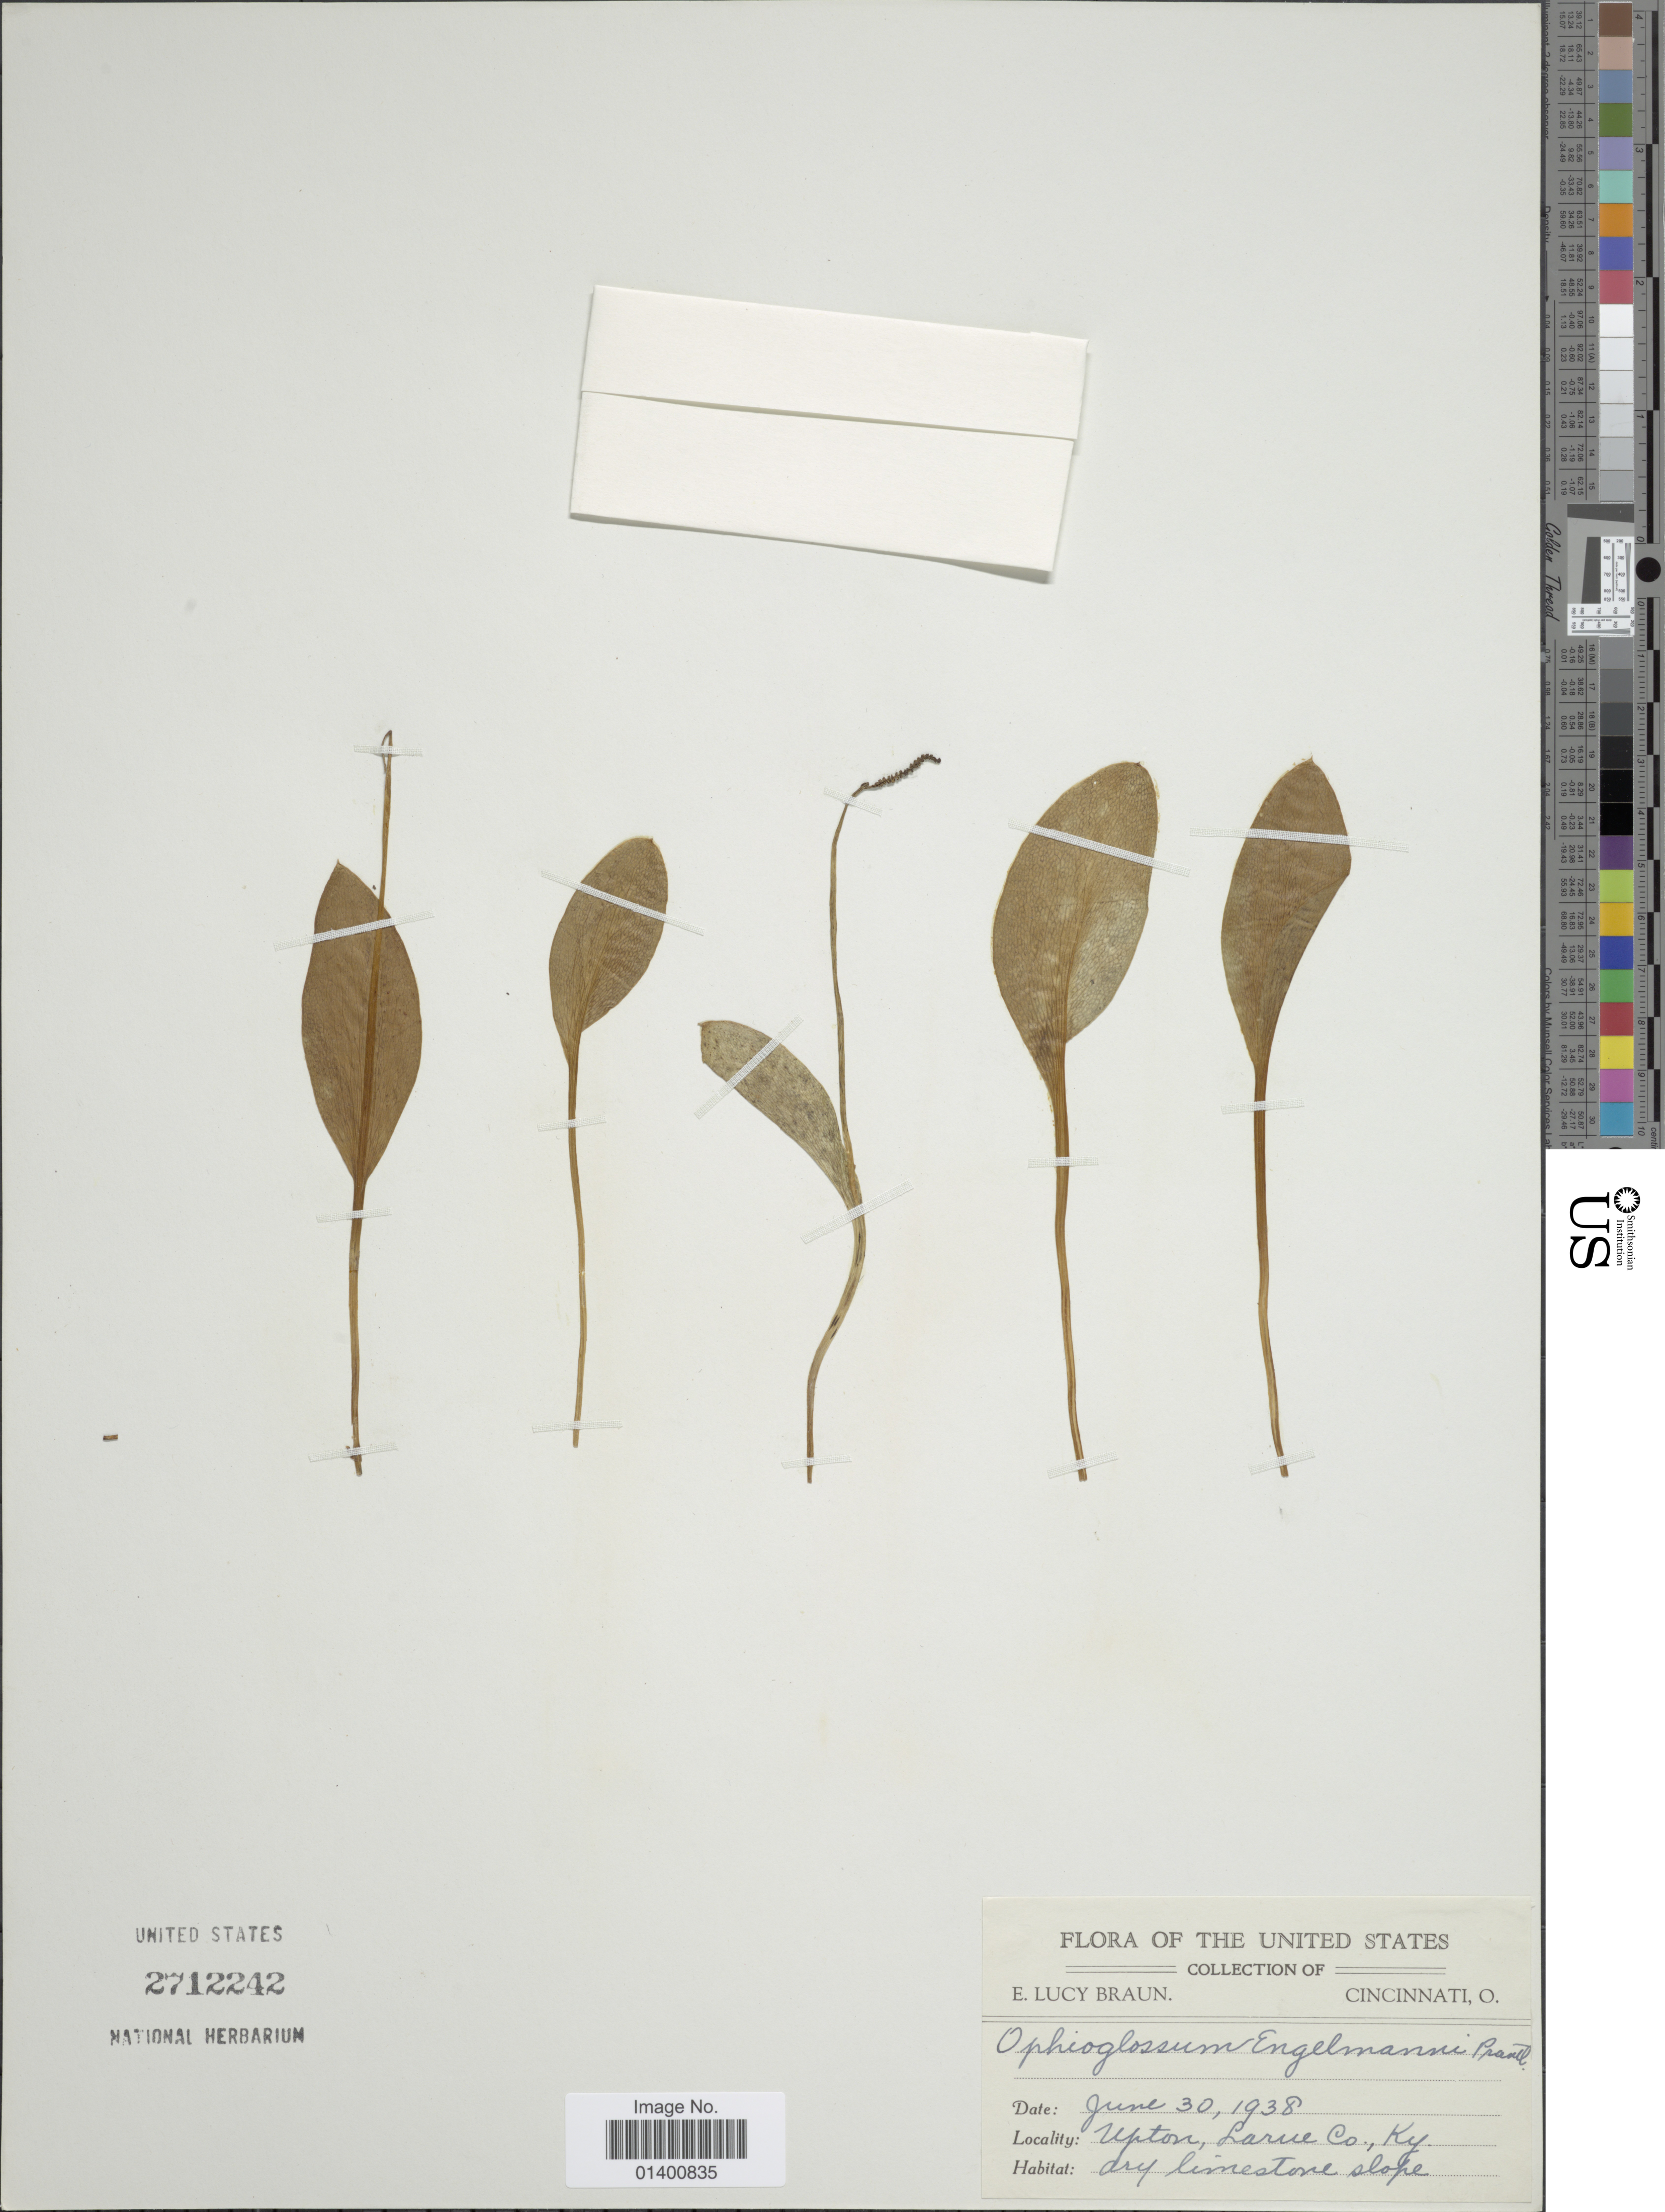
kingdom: Plantae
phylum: Tracheophyta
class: Polypodiopsida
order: Ophioglossales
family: Ophioglossaceae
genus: Ophioglossum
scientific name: Ophioglossum engelmannii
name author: Prantl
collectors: E. L. Braun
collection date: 1938-06-30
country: United States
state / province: Kentucky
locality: Upton, Larne Co.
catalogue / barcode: US 2712242